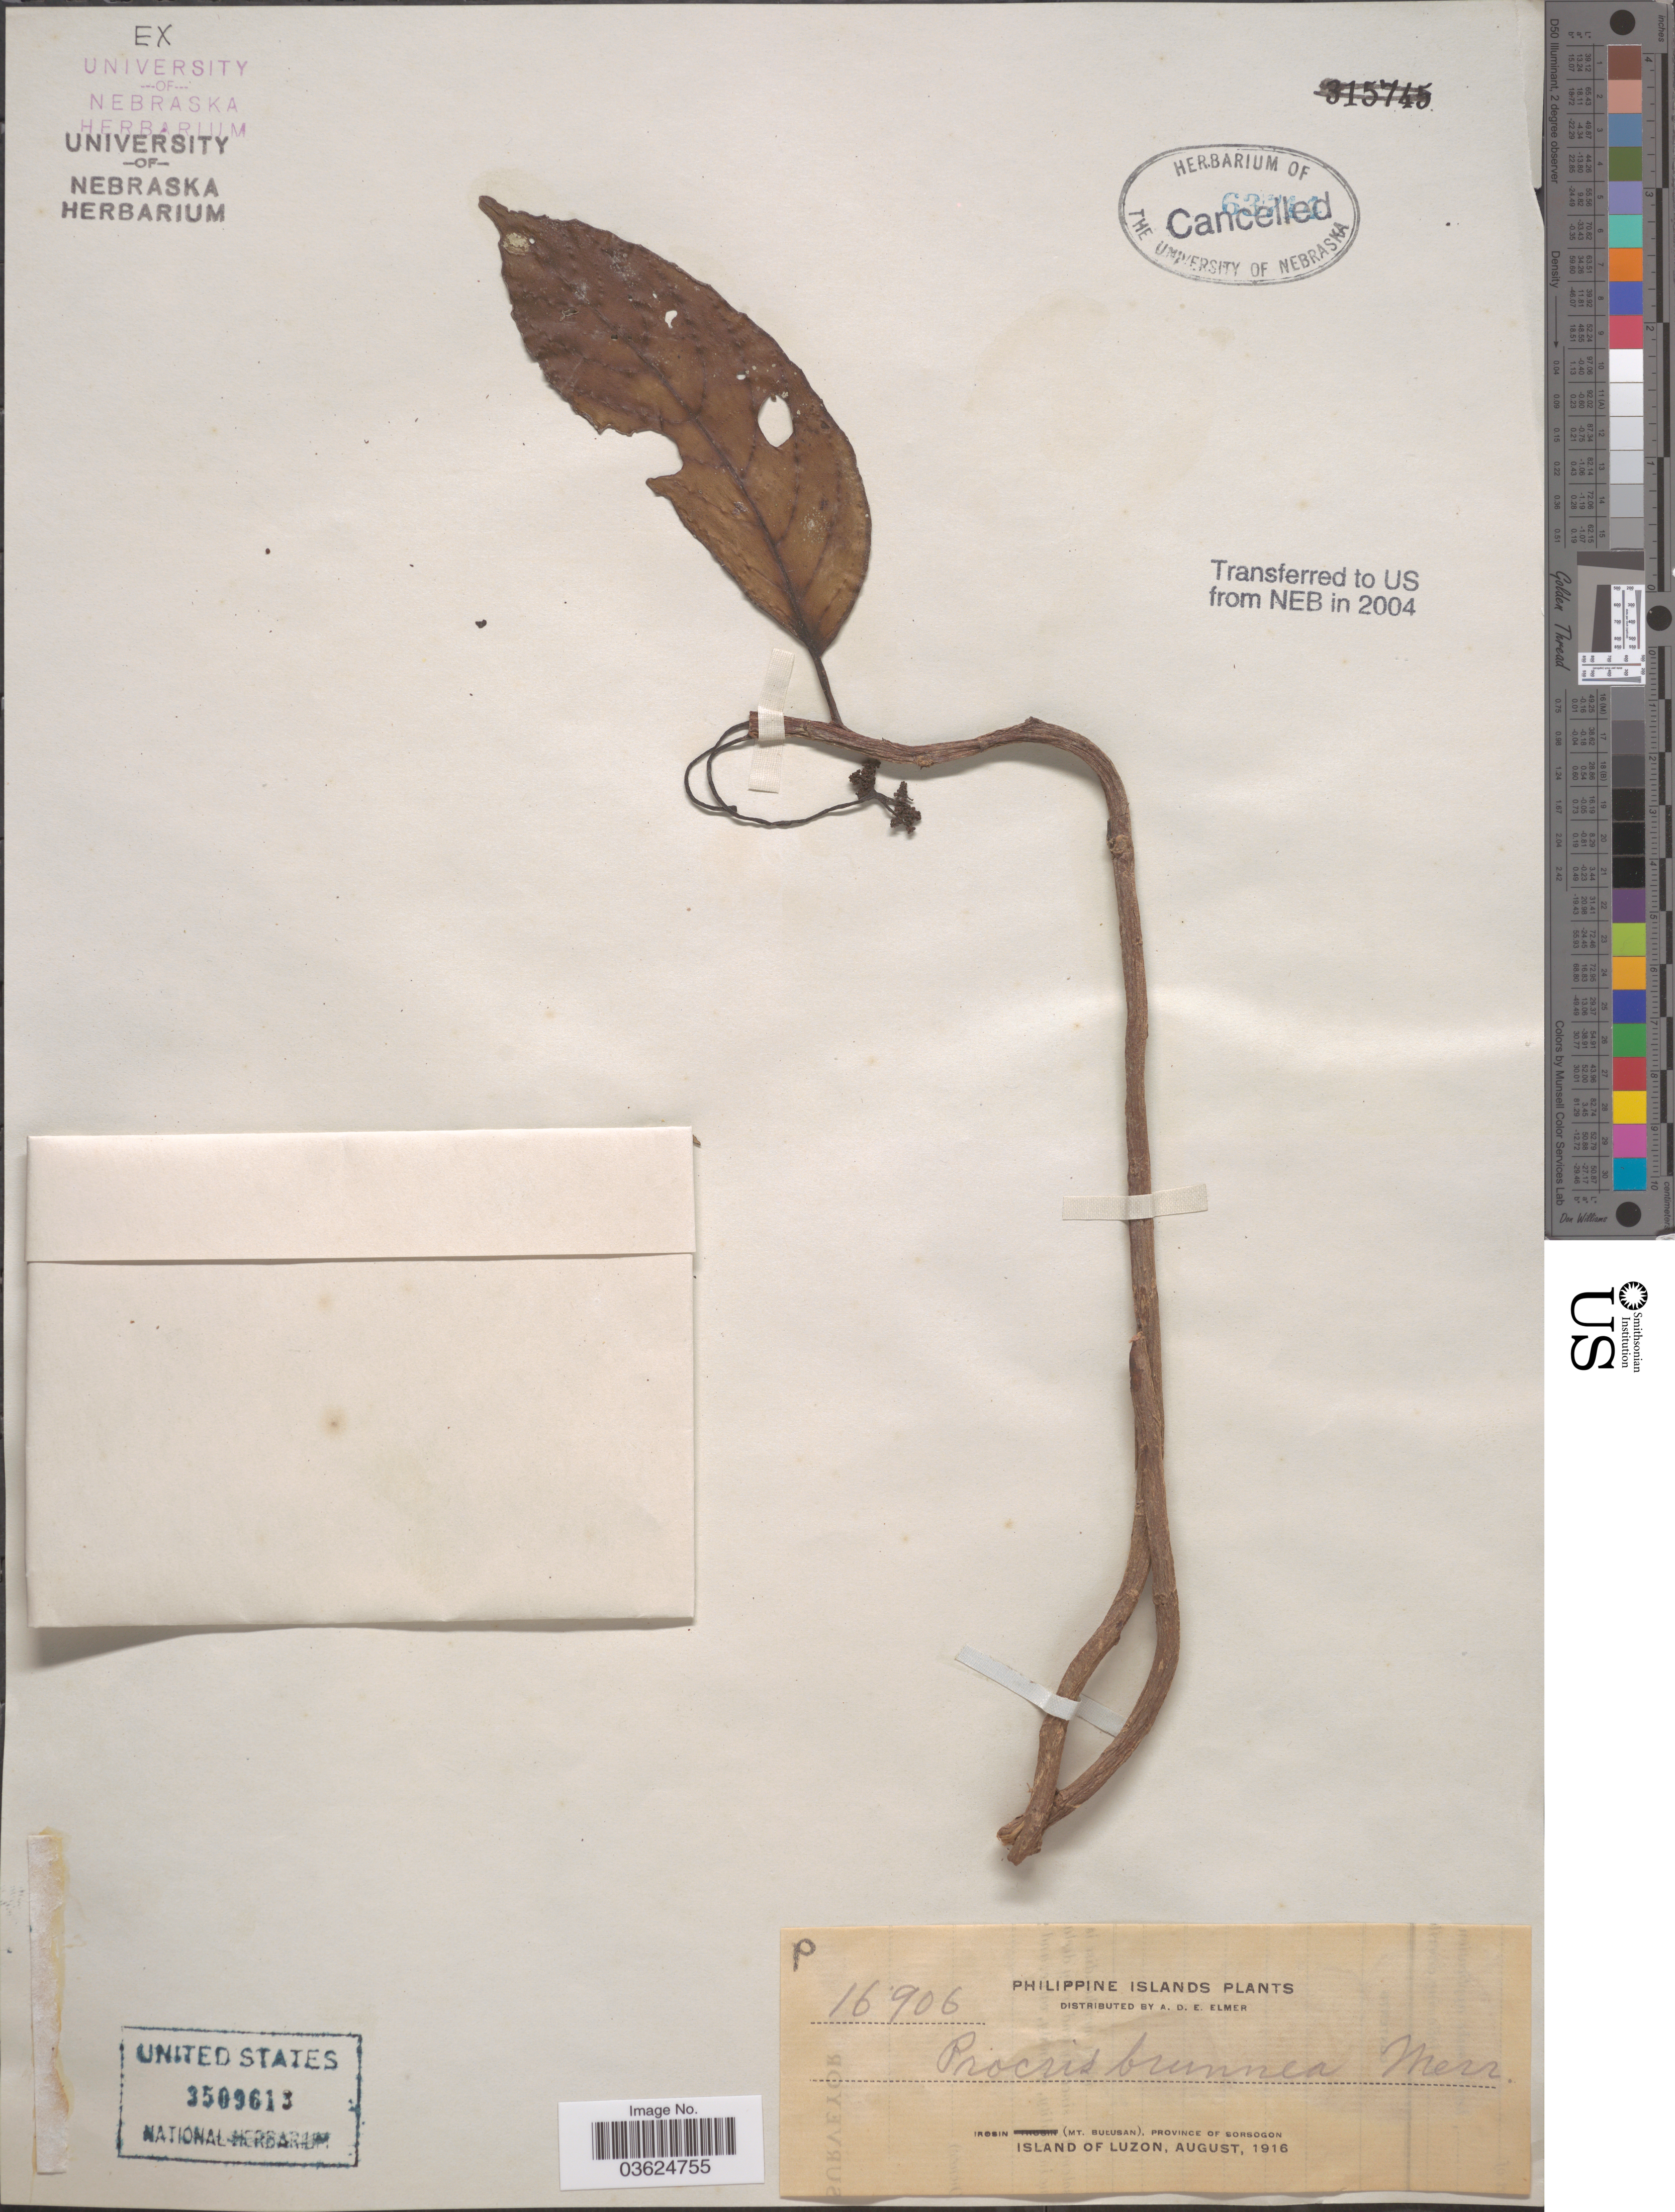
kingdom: Plantae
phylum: Tracheophyta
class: Magnoliopsida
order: Rosales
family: Urticaceae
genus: Procris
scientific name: Procris brunnea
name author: Merr.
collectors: A. D. E. Elmer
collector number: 16906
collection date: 1916-08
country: Philippines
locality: Irosin (Mt. Bulusan), Province of Sorsogon. Island of Luzon.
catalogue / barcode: US 3509613